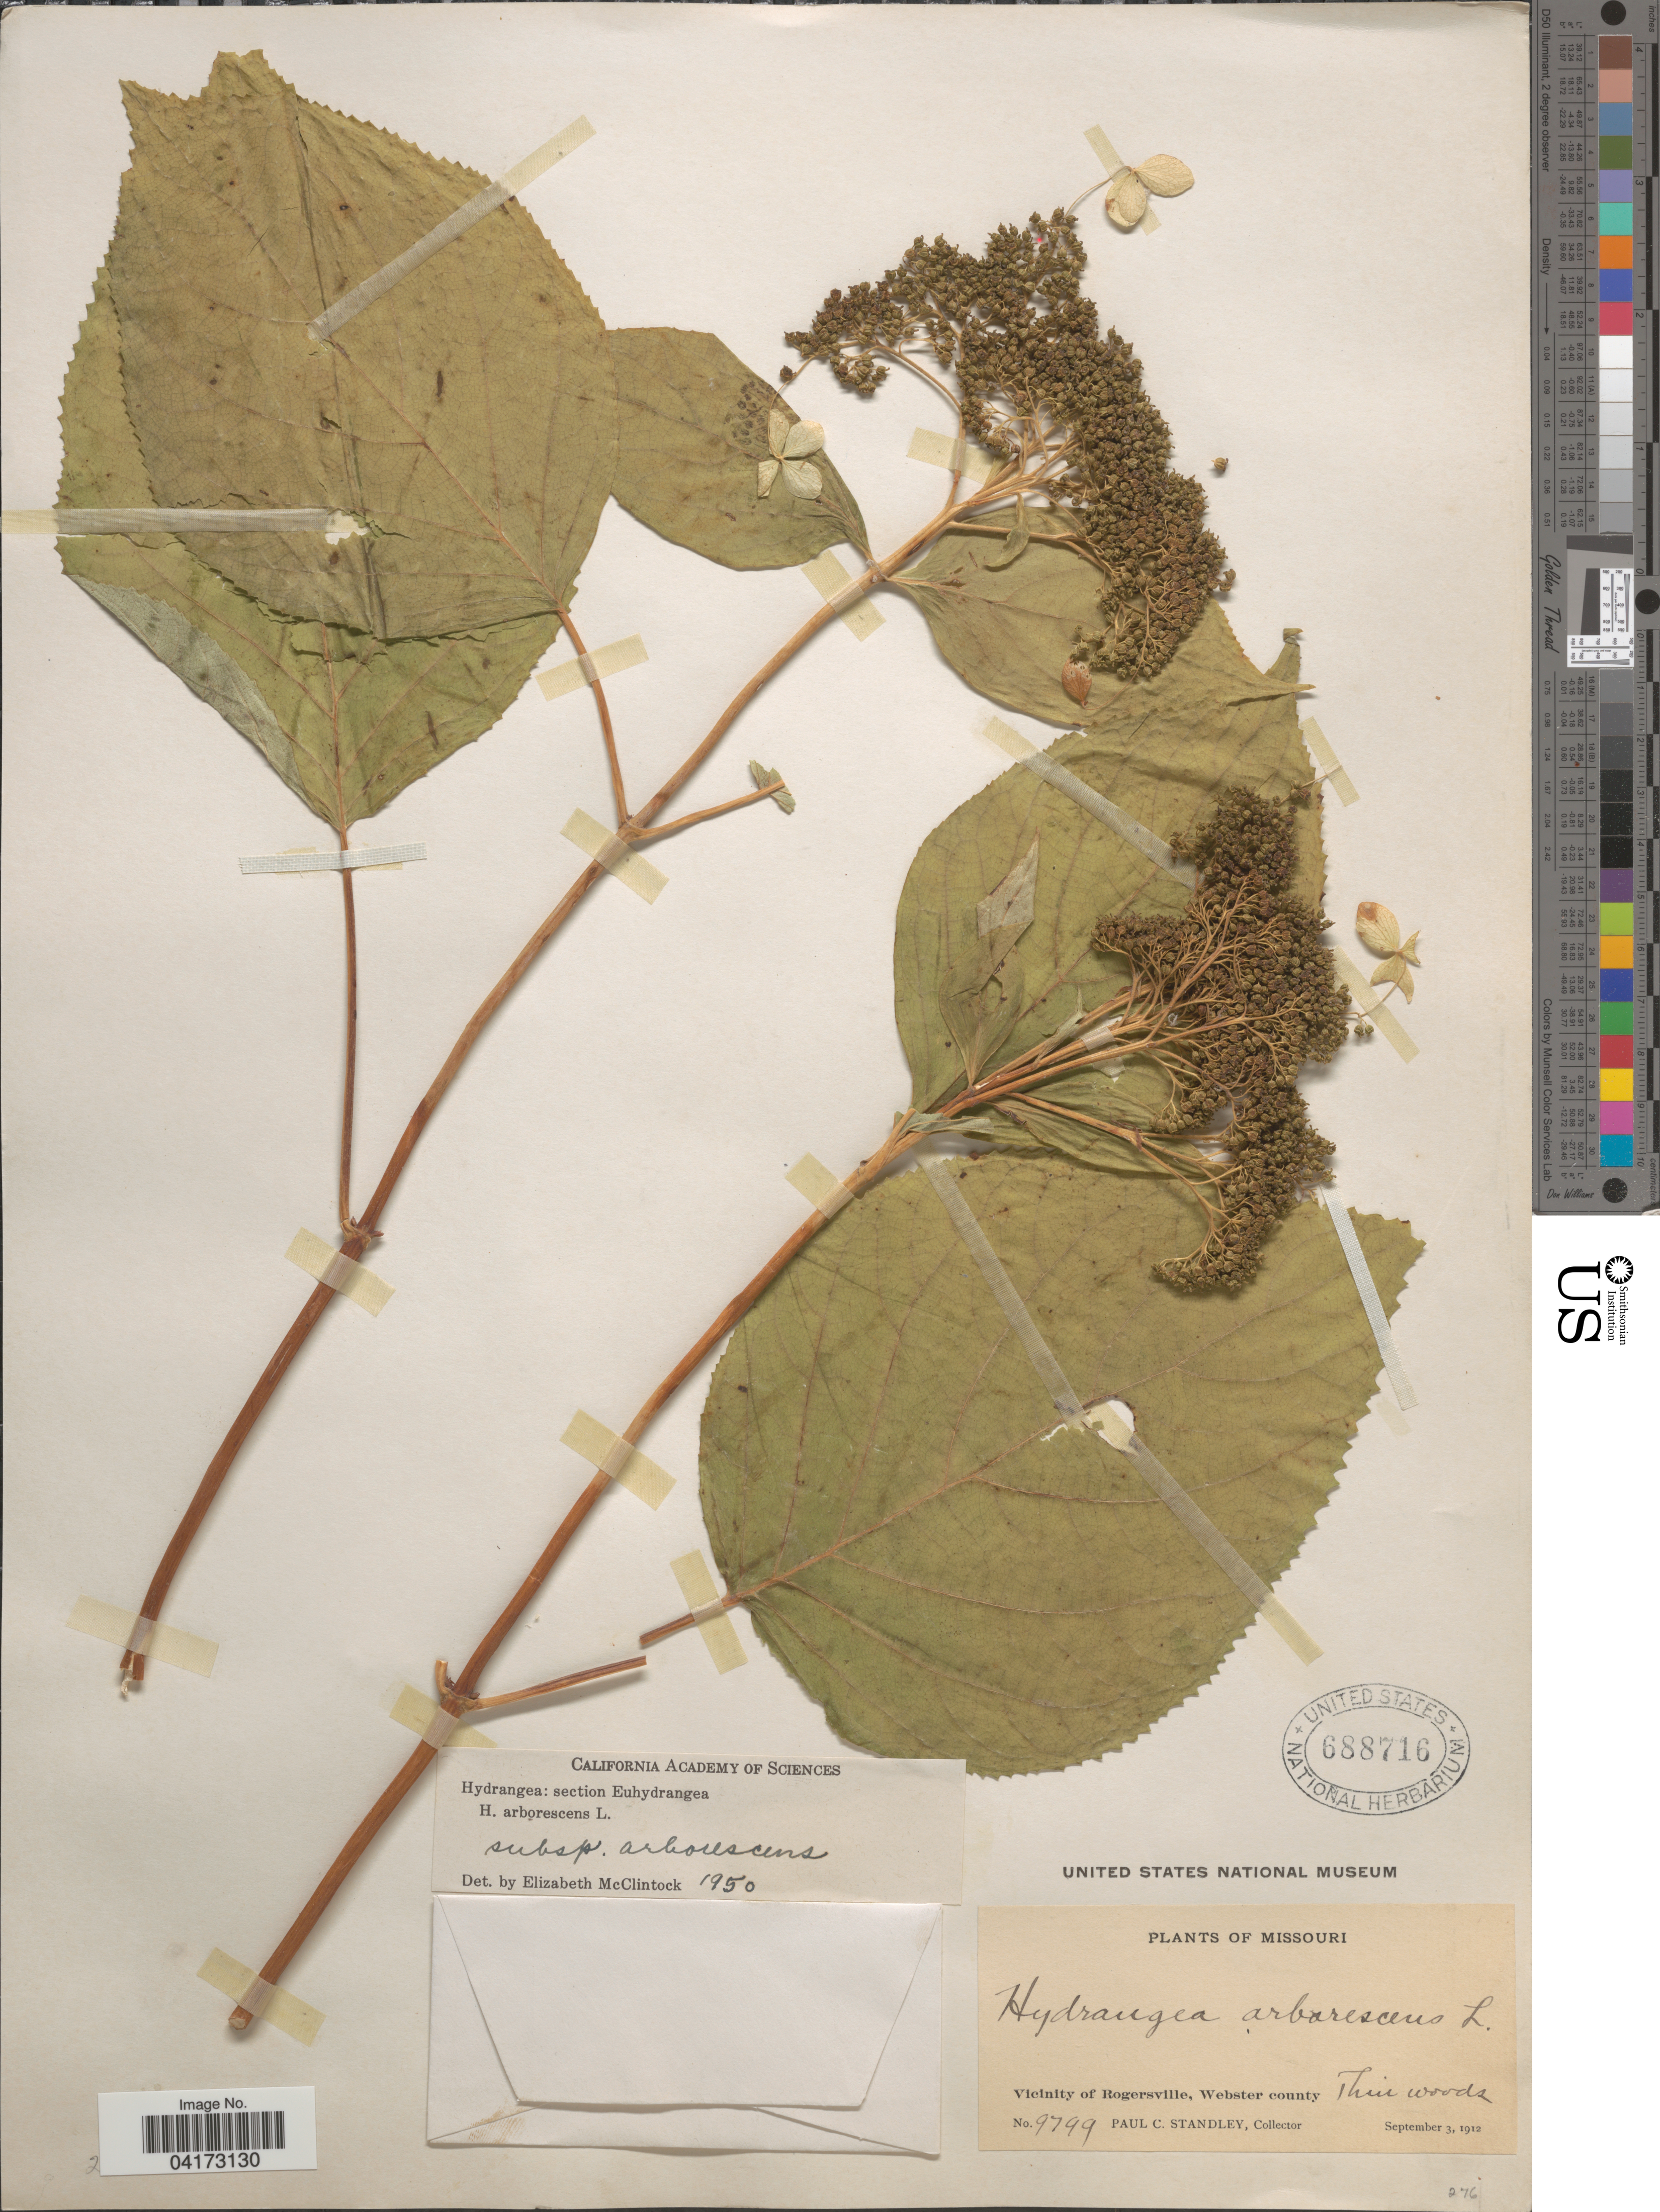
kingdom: Plantae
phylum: Tracheophyta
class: Magnoliopsida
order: Cornales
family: Hydrangeaceae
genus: Hydrangea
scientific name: Hydrangea arborescens subsp. arborescens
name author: L.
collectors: P. C. Standley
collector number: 9799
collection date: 1912-09-03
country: United States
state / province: Missouri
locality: Vicinity of Rogersville, Webster county.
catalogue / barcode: US 688716